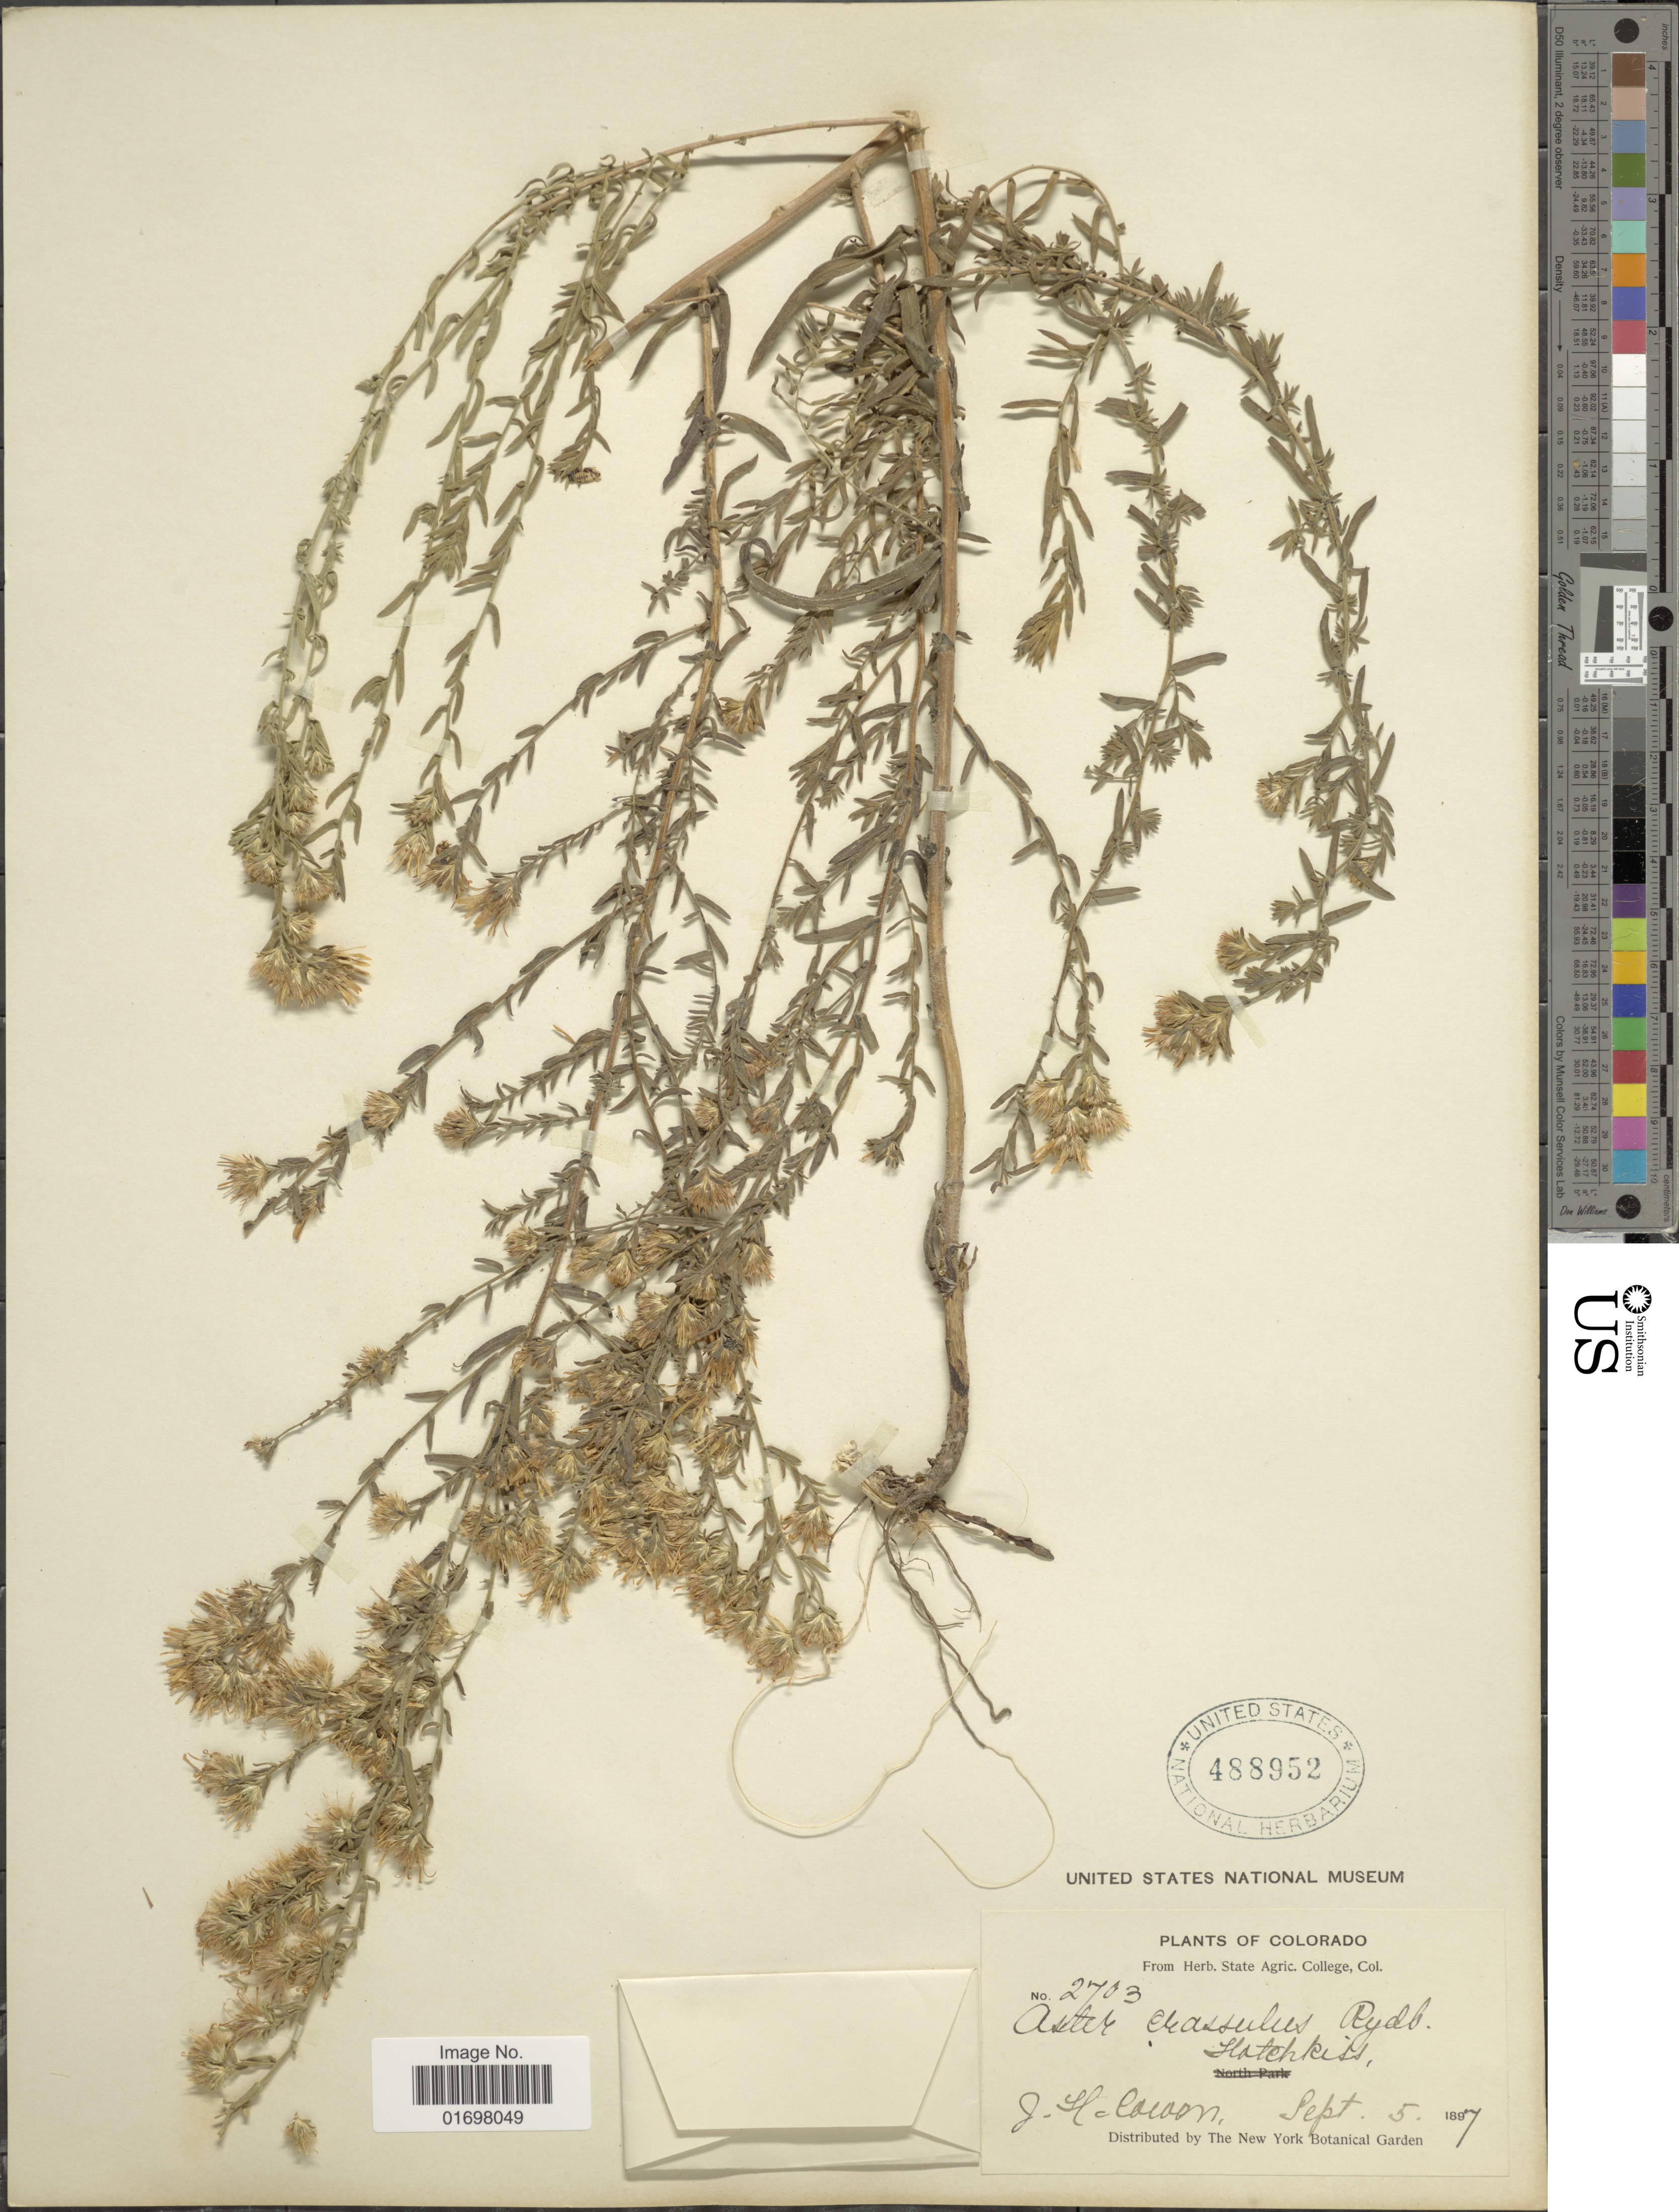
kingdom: Plantae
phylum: Tracheophyta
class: Magnoliopsida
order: Asterales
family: Asteraceae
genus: Symphyotrichum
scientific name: Symphyotrichum falcatum var. commutatum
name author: (Torr. & A. Gray) G.L. Nesom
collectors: J. Cocom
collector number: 2703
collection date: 1897-09-05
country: United States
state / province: Colorado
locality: Colorado, Hatchkiss.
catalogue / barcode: US 488952